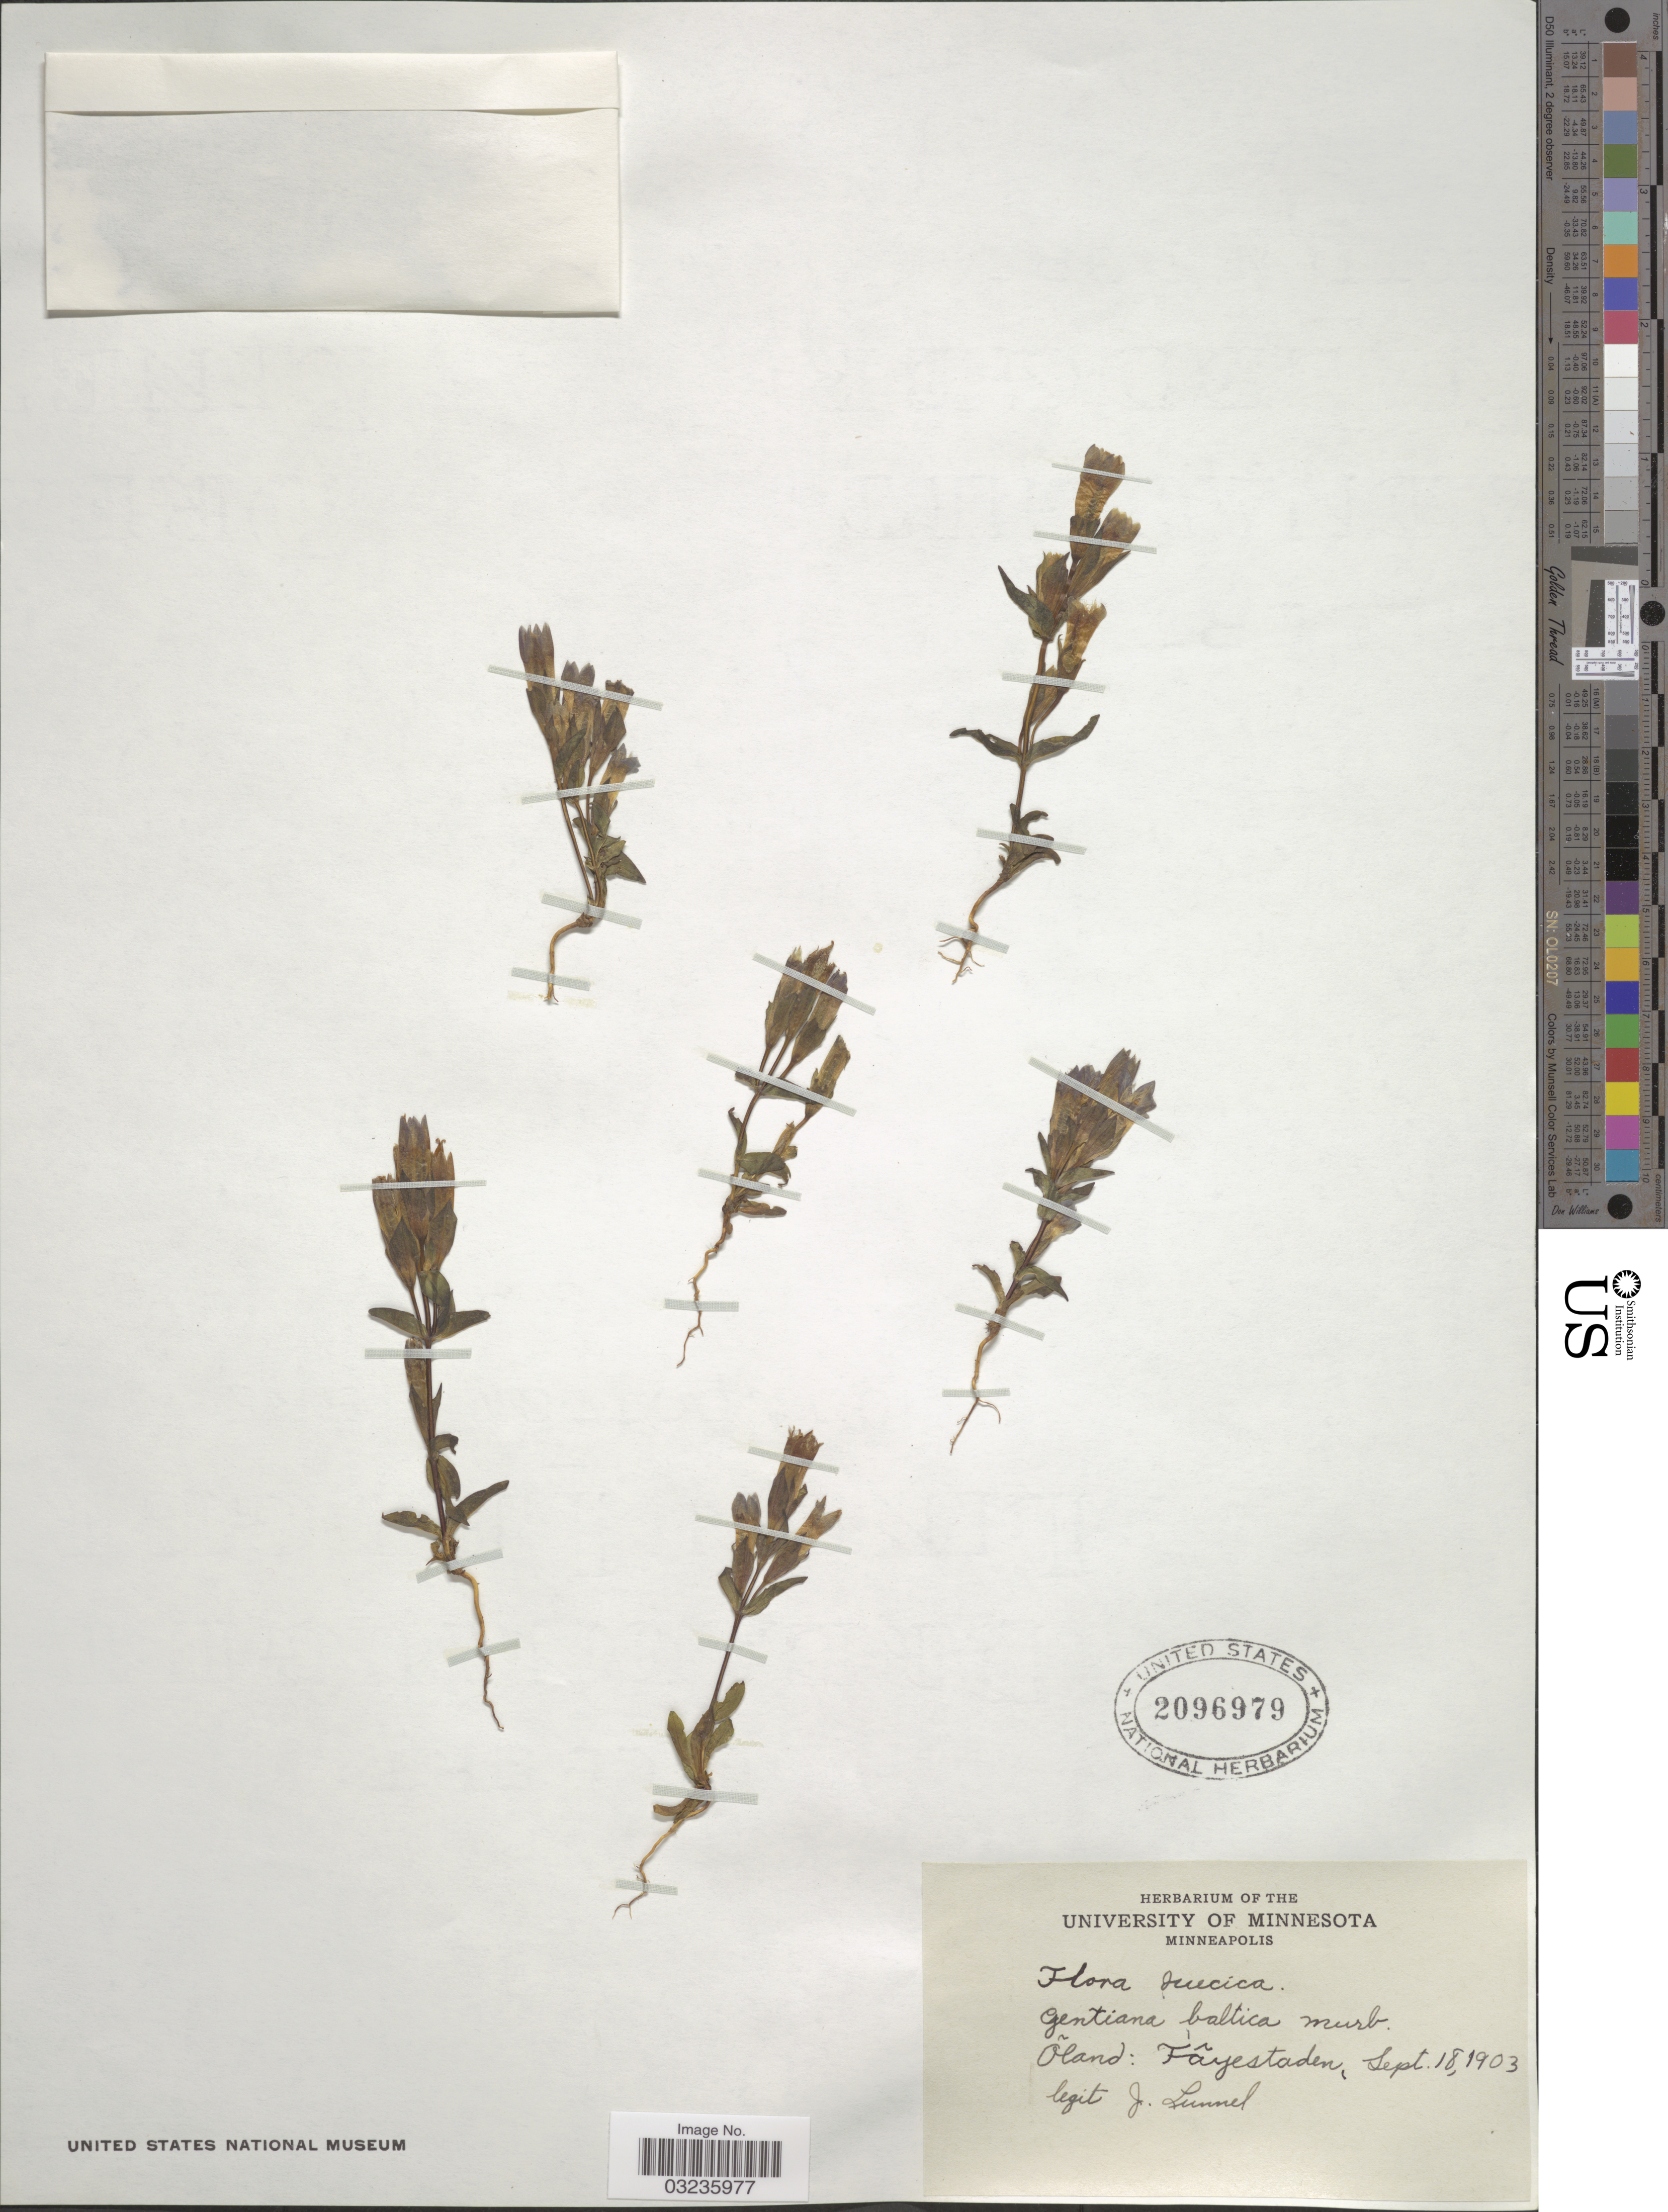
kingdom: Plantae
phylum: Tracheophyta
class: Magnoliopsida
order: Gentianales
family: Gentianaceae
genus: Gentiana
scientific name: Gentiana baltica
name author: Murb.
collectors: J. Lunnel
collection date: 1903-09-18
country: Sweden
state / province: Kalmar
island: Oland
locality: Õland: Fãyestaden.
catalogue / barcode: US 2096979